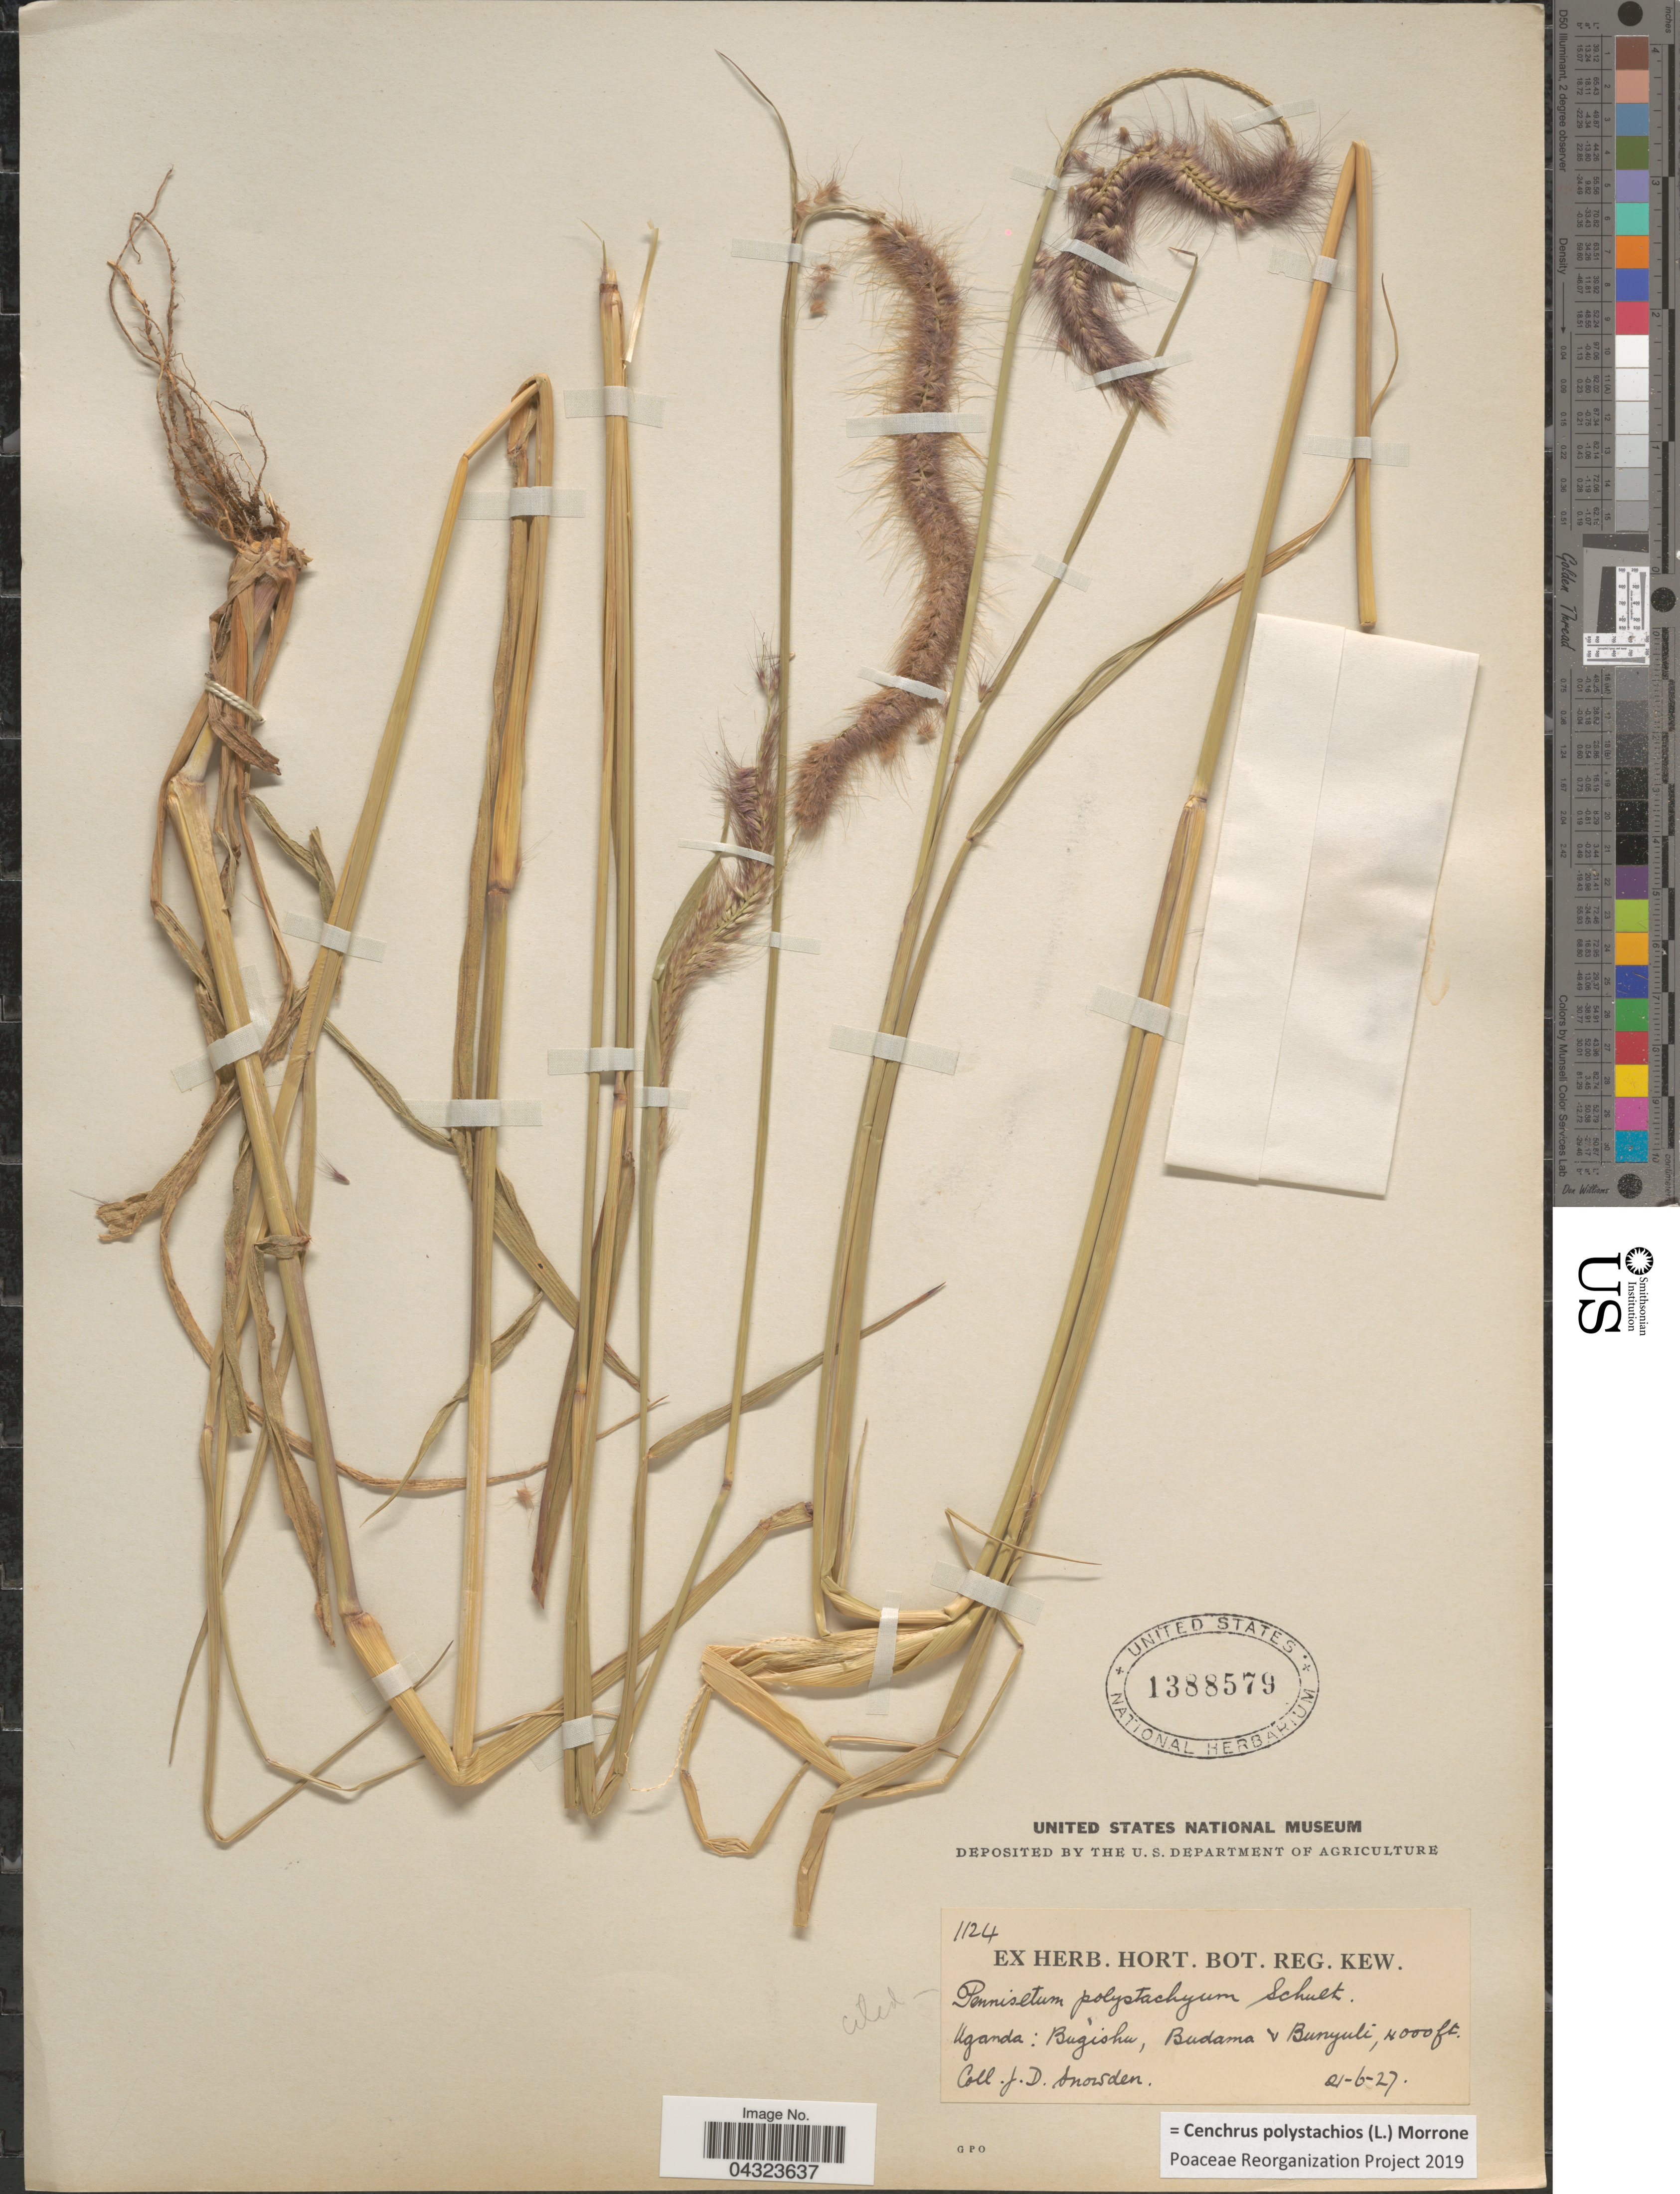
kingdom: Plantae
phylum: Tracheophyta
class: Liliopsida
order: Poales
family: Poaceae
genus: Cenchrus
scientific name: Cenchrus polystachios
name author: (L.) Morrone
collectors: J. Snowden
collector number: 1124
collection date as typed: Transcribed d/m/y: 21/6/27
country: Uganda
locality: Bugishu, Budama & Bunyuli.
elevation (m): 1219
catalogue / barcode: US 1388579